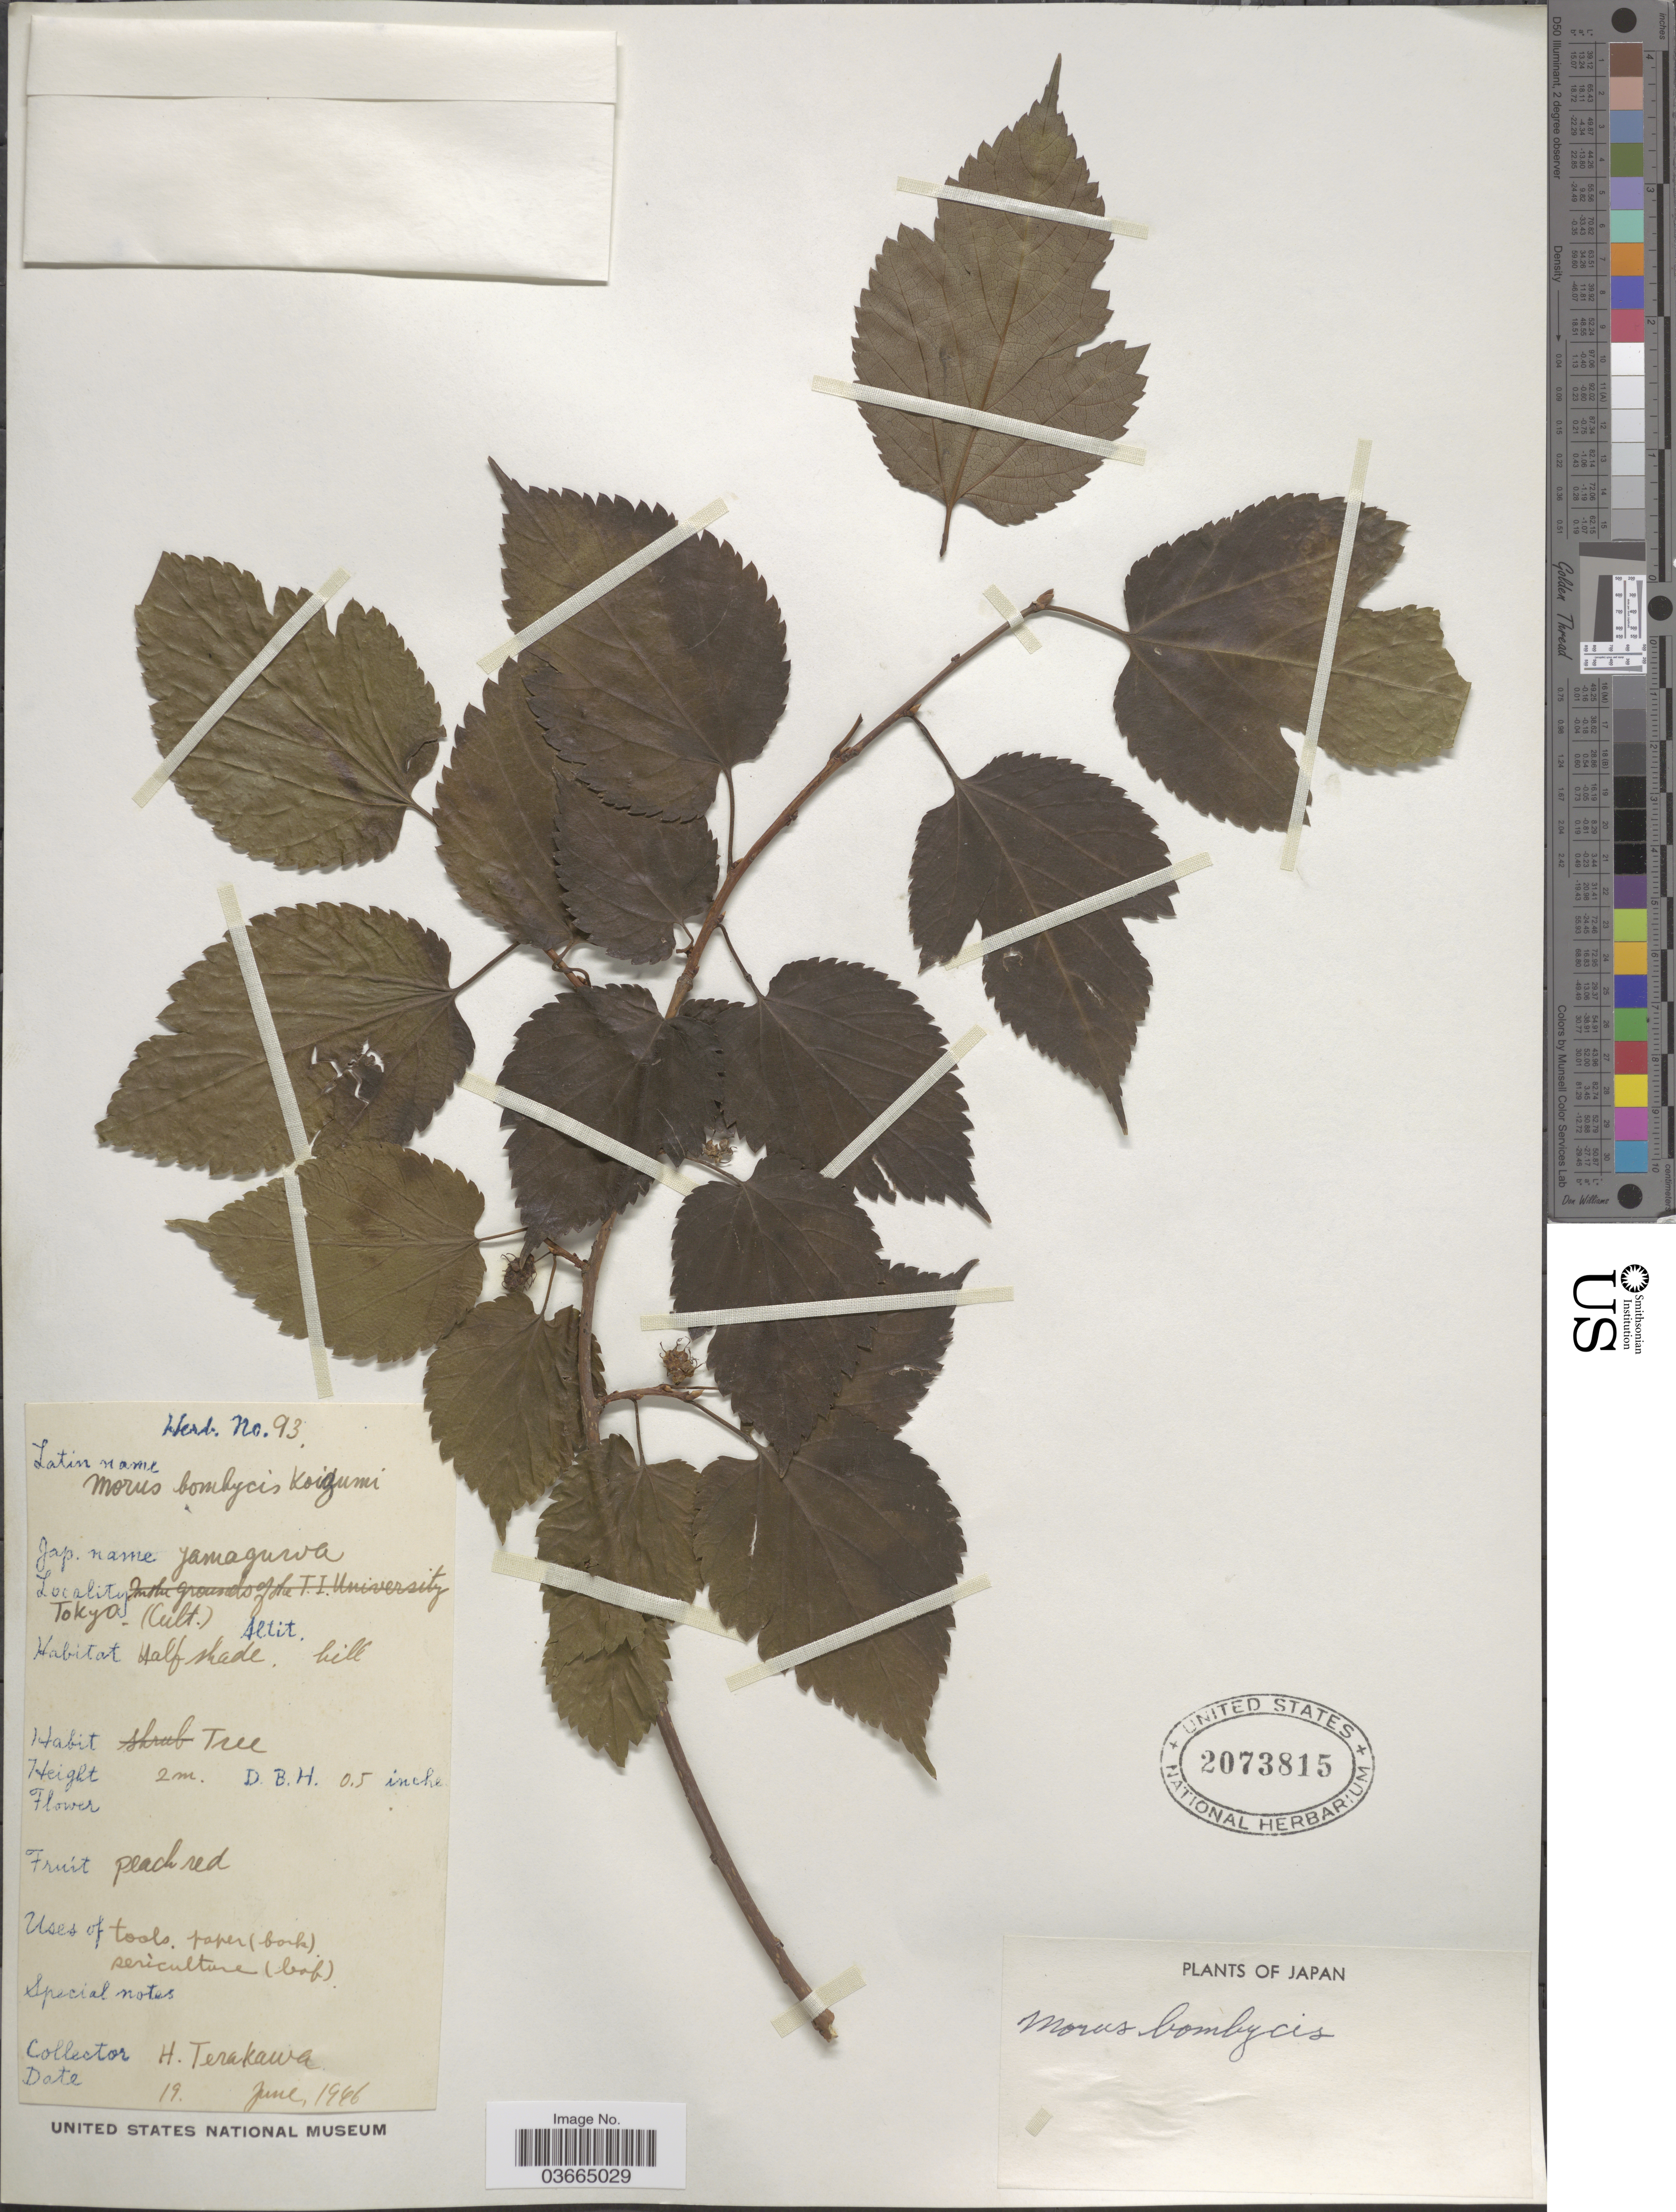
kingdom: Plantae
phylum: Tracheophyta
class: Magnoliopsida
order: Rosales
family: Moraceae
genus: Morus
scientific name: Morus bombycis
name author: Koidz.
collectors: H. Terakawa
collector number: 93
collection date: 1946-06-19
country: Japan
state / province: Tokyo, Federal City of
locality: Tokyo.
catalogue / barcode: US 2073815